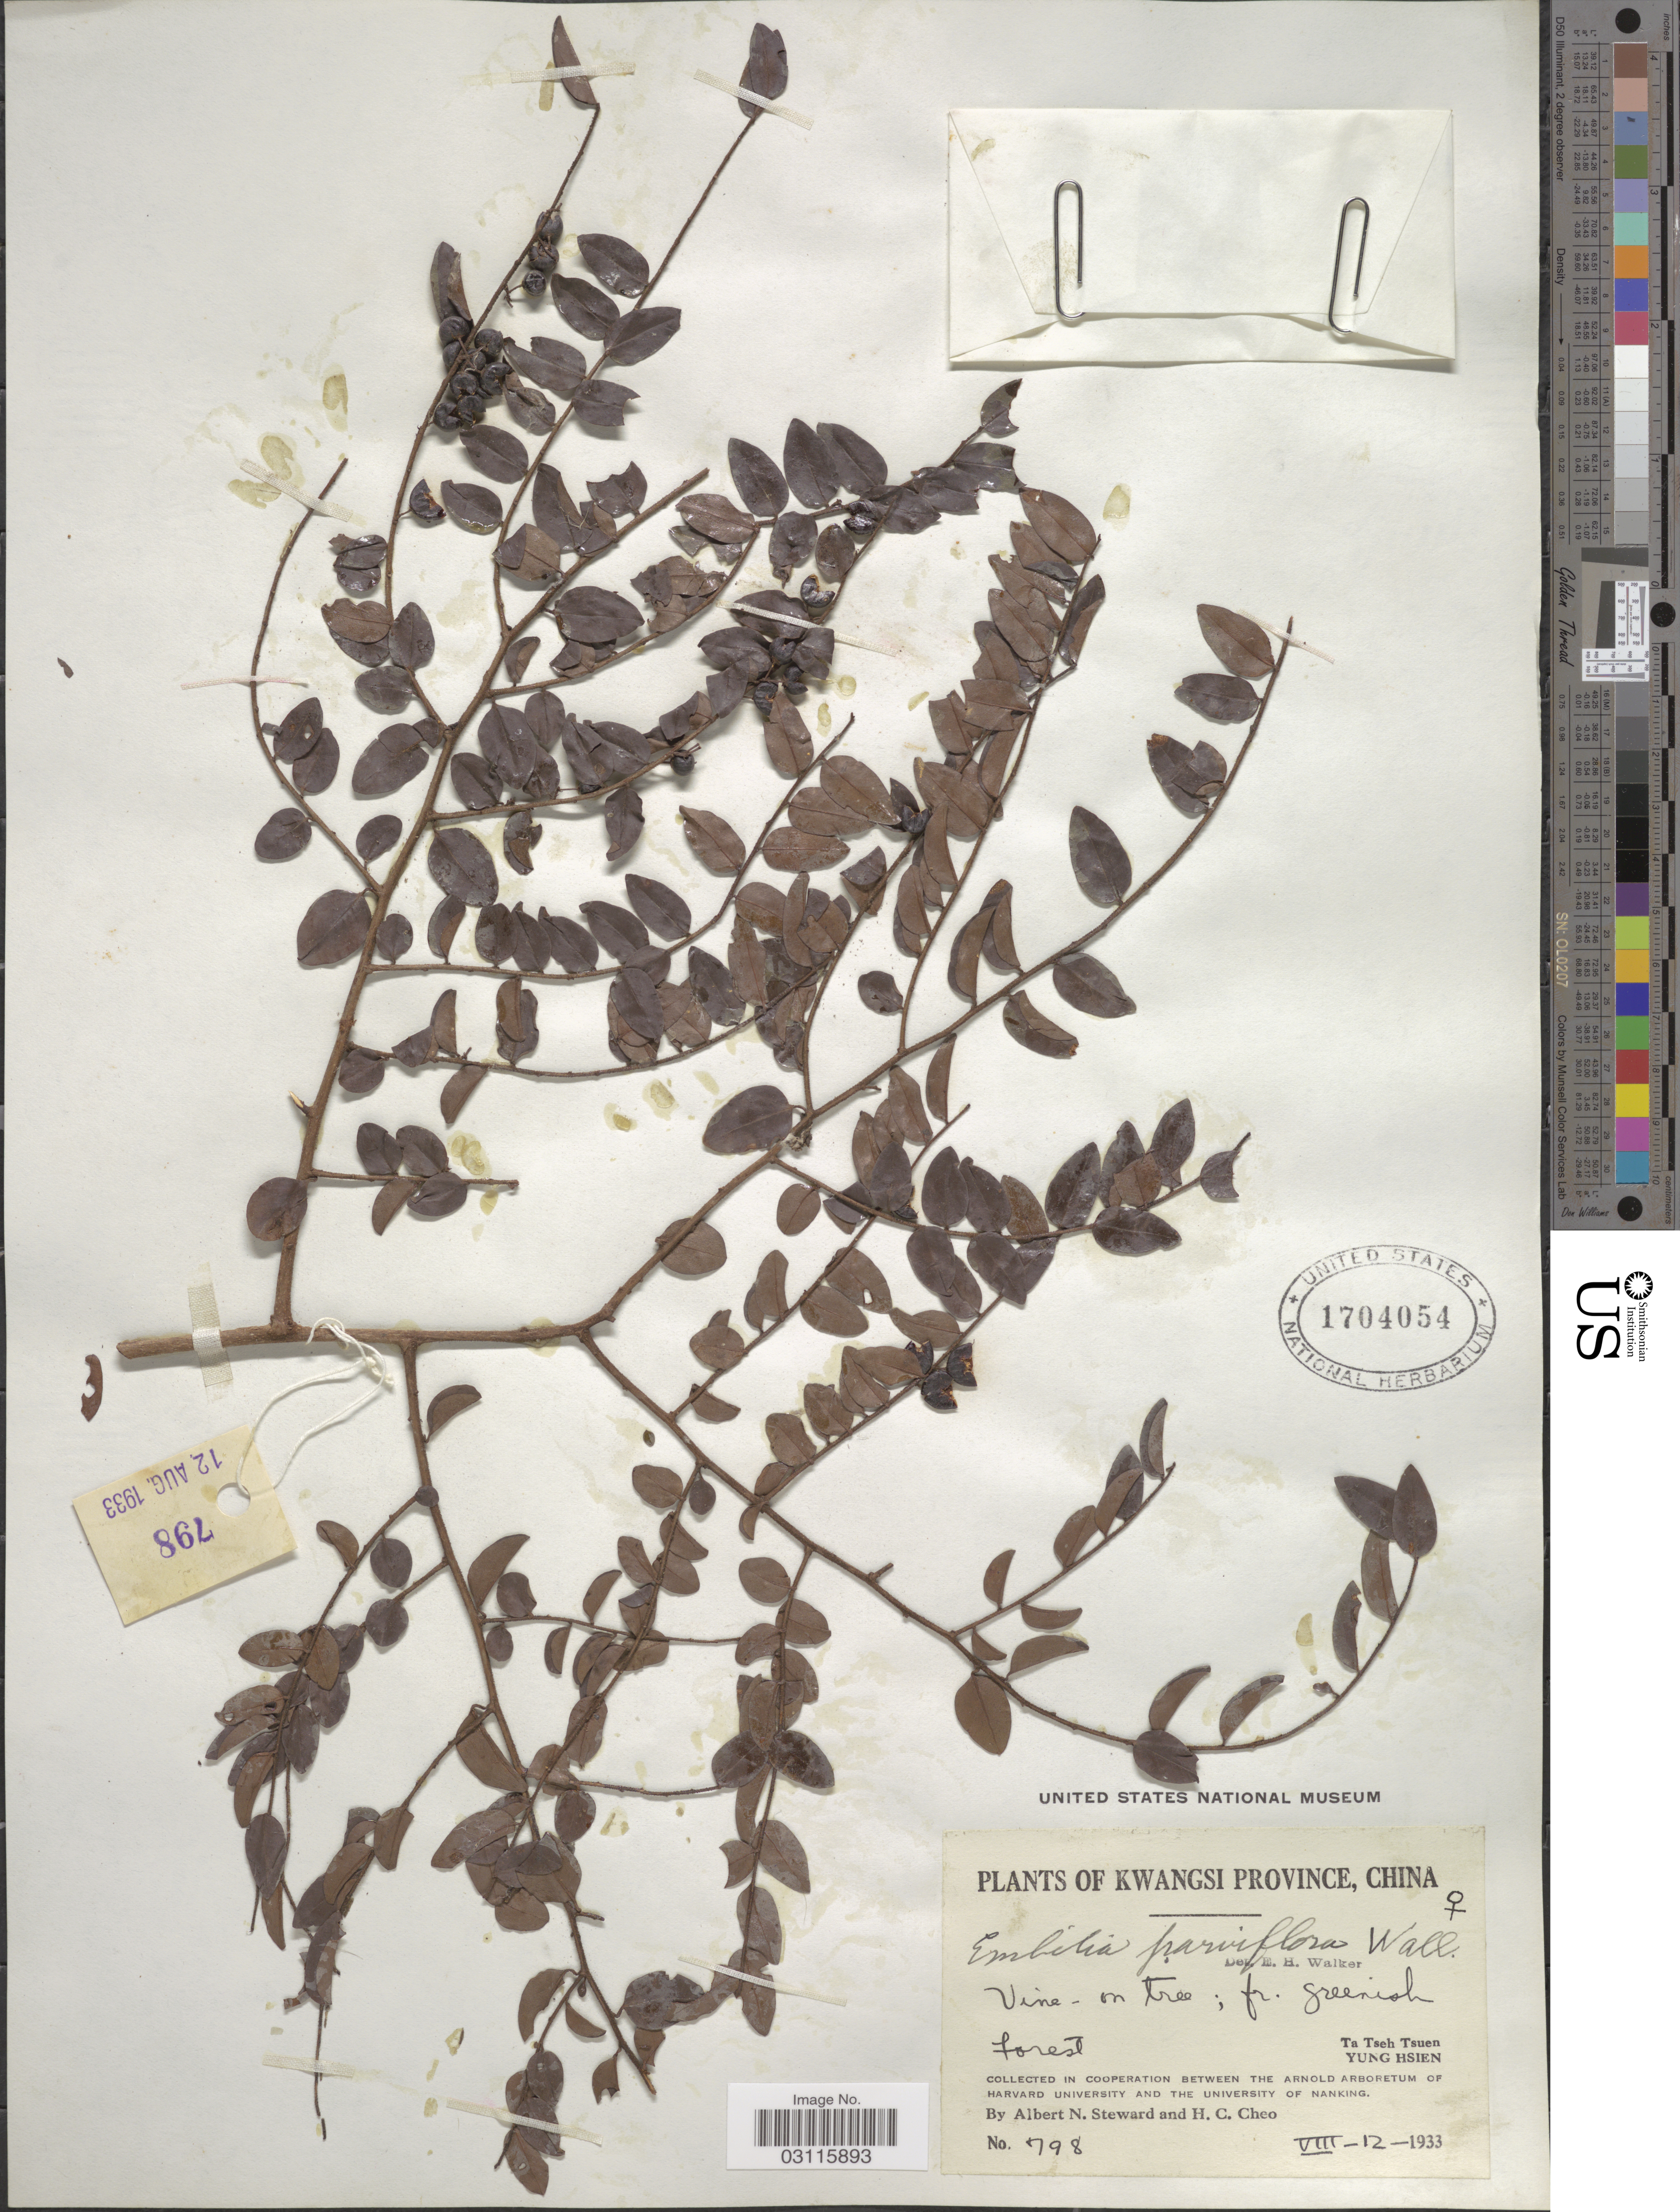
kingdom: Plantae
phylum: Tracheophyta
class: Magnoliopsida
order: Ericales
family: Primulaceae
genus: Embelia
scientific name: Embelia parviflora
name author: Wall. ex A. DC.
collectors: A. N. Steward & H. Cheo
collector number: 798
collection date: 1933-08-12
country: China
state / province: Guangxi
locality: Kwangsi Province. Ta Tseh Tsuen. Yung Hsien.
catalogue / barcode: US 1704054